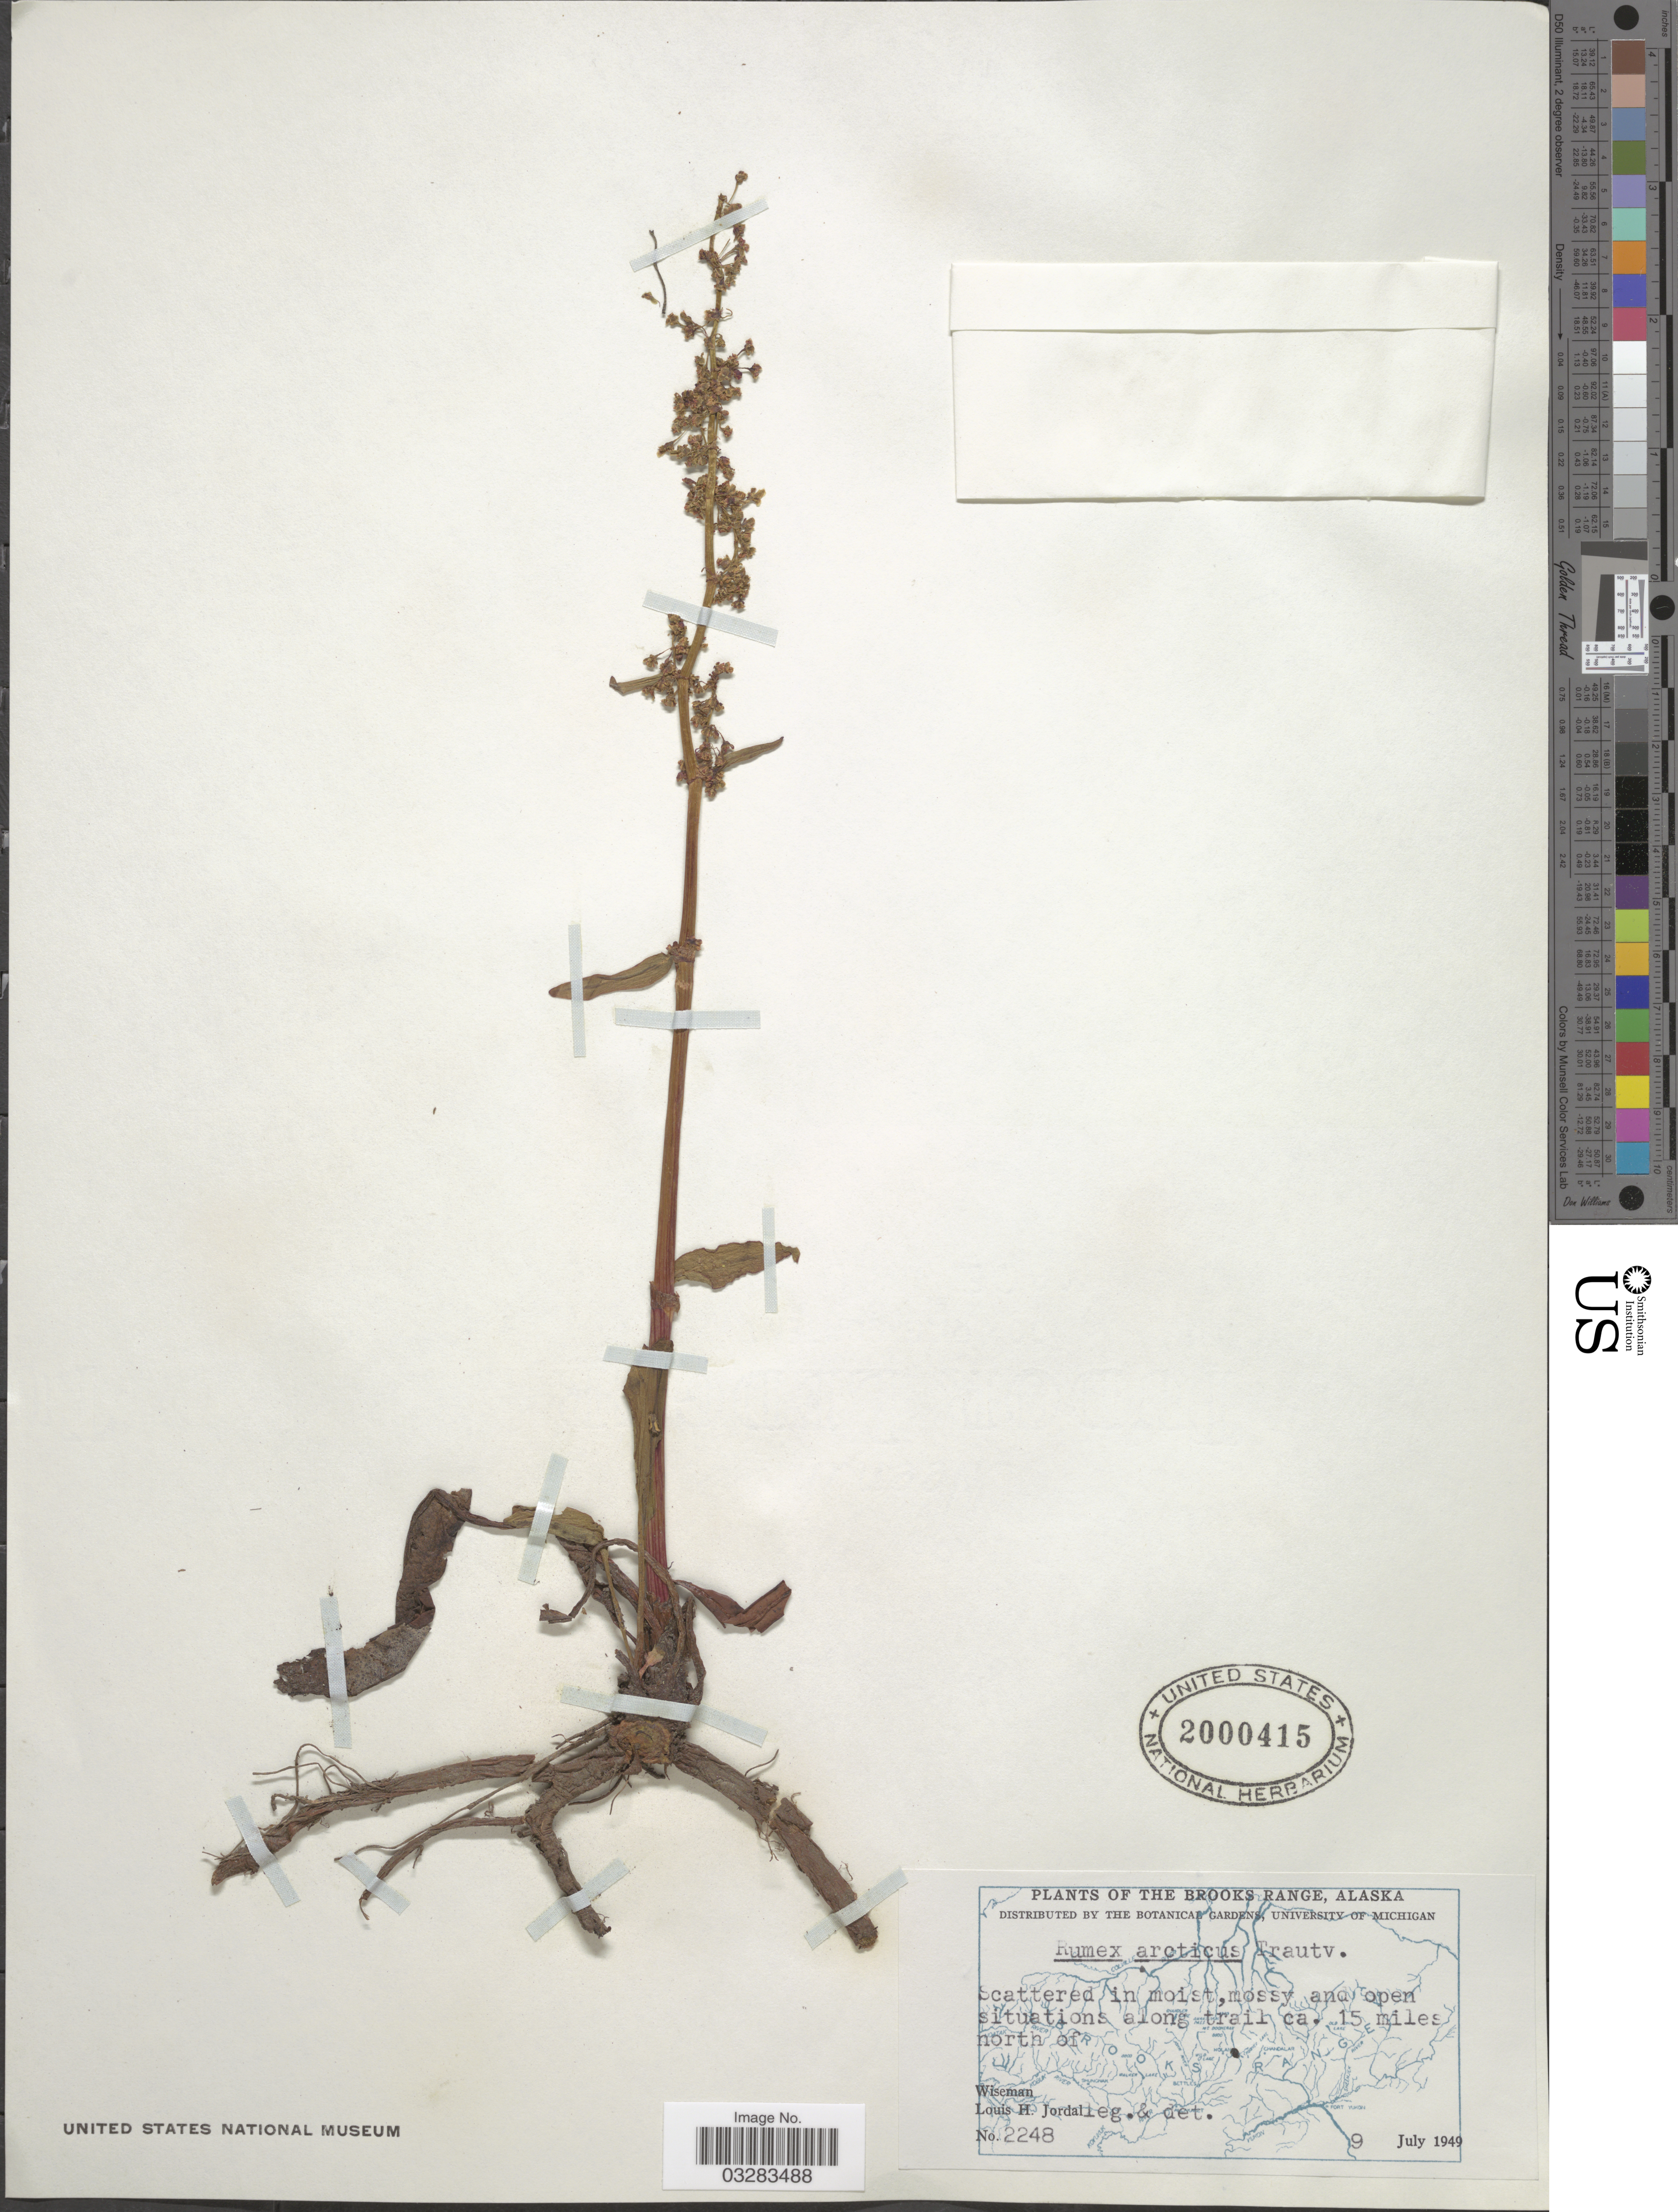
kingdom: Plantae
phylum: Tracheophyta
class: Magnoliopsida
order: Caryophyllales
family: Polygonaceae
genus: Rumex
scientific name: Rumex arcticus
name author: Trautv.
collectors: L. Jordal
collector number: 2248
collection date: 1949-07-09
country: United States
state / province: Alaska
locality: The Brooks Range. Along trail ca. 15 miles north of Wiseman.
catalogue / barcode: US 2000415